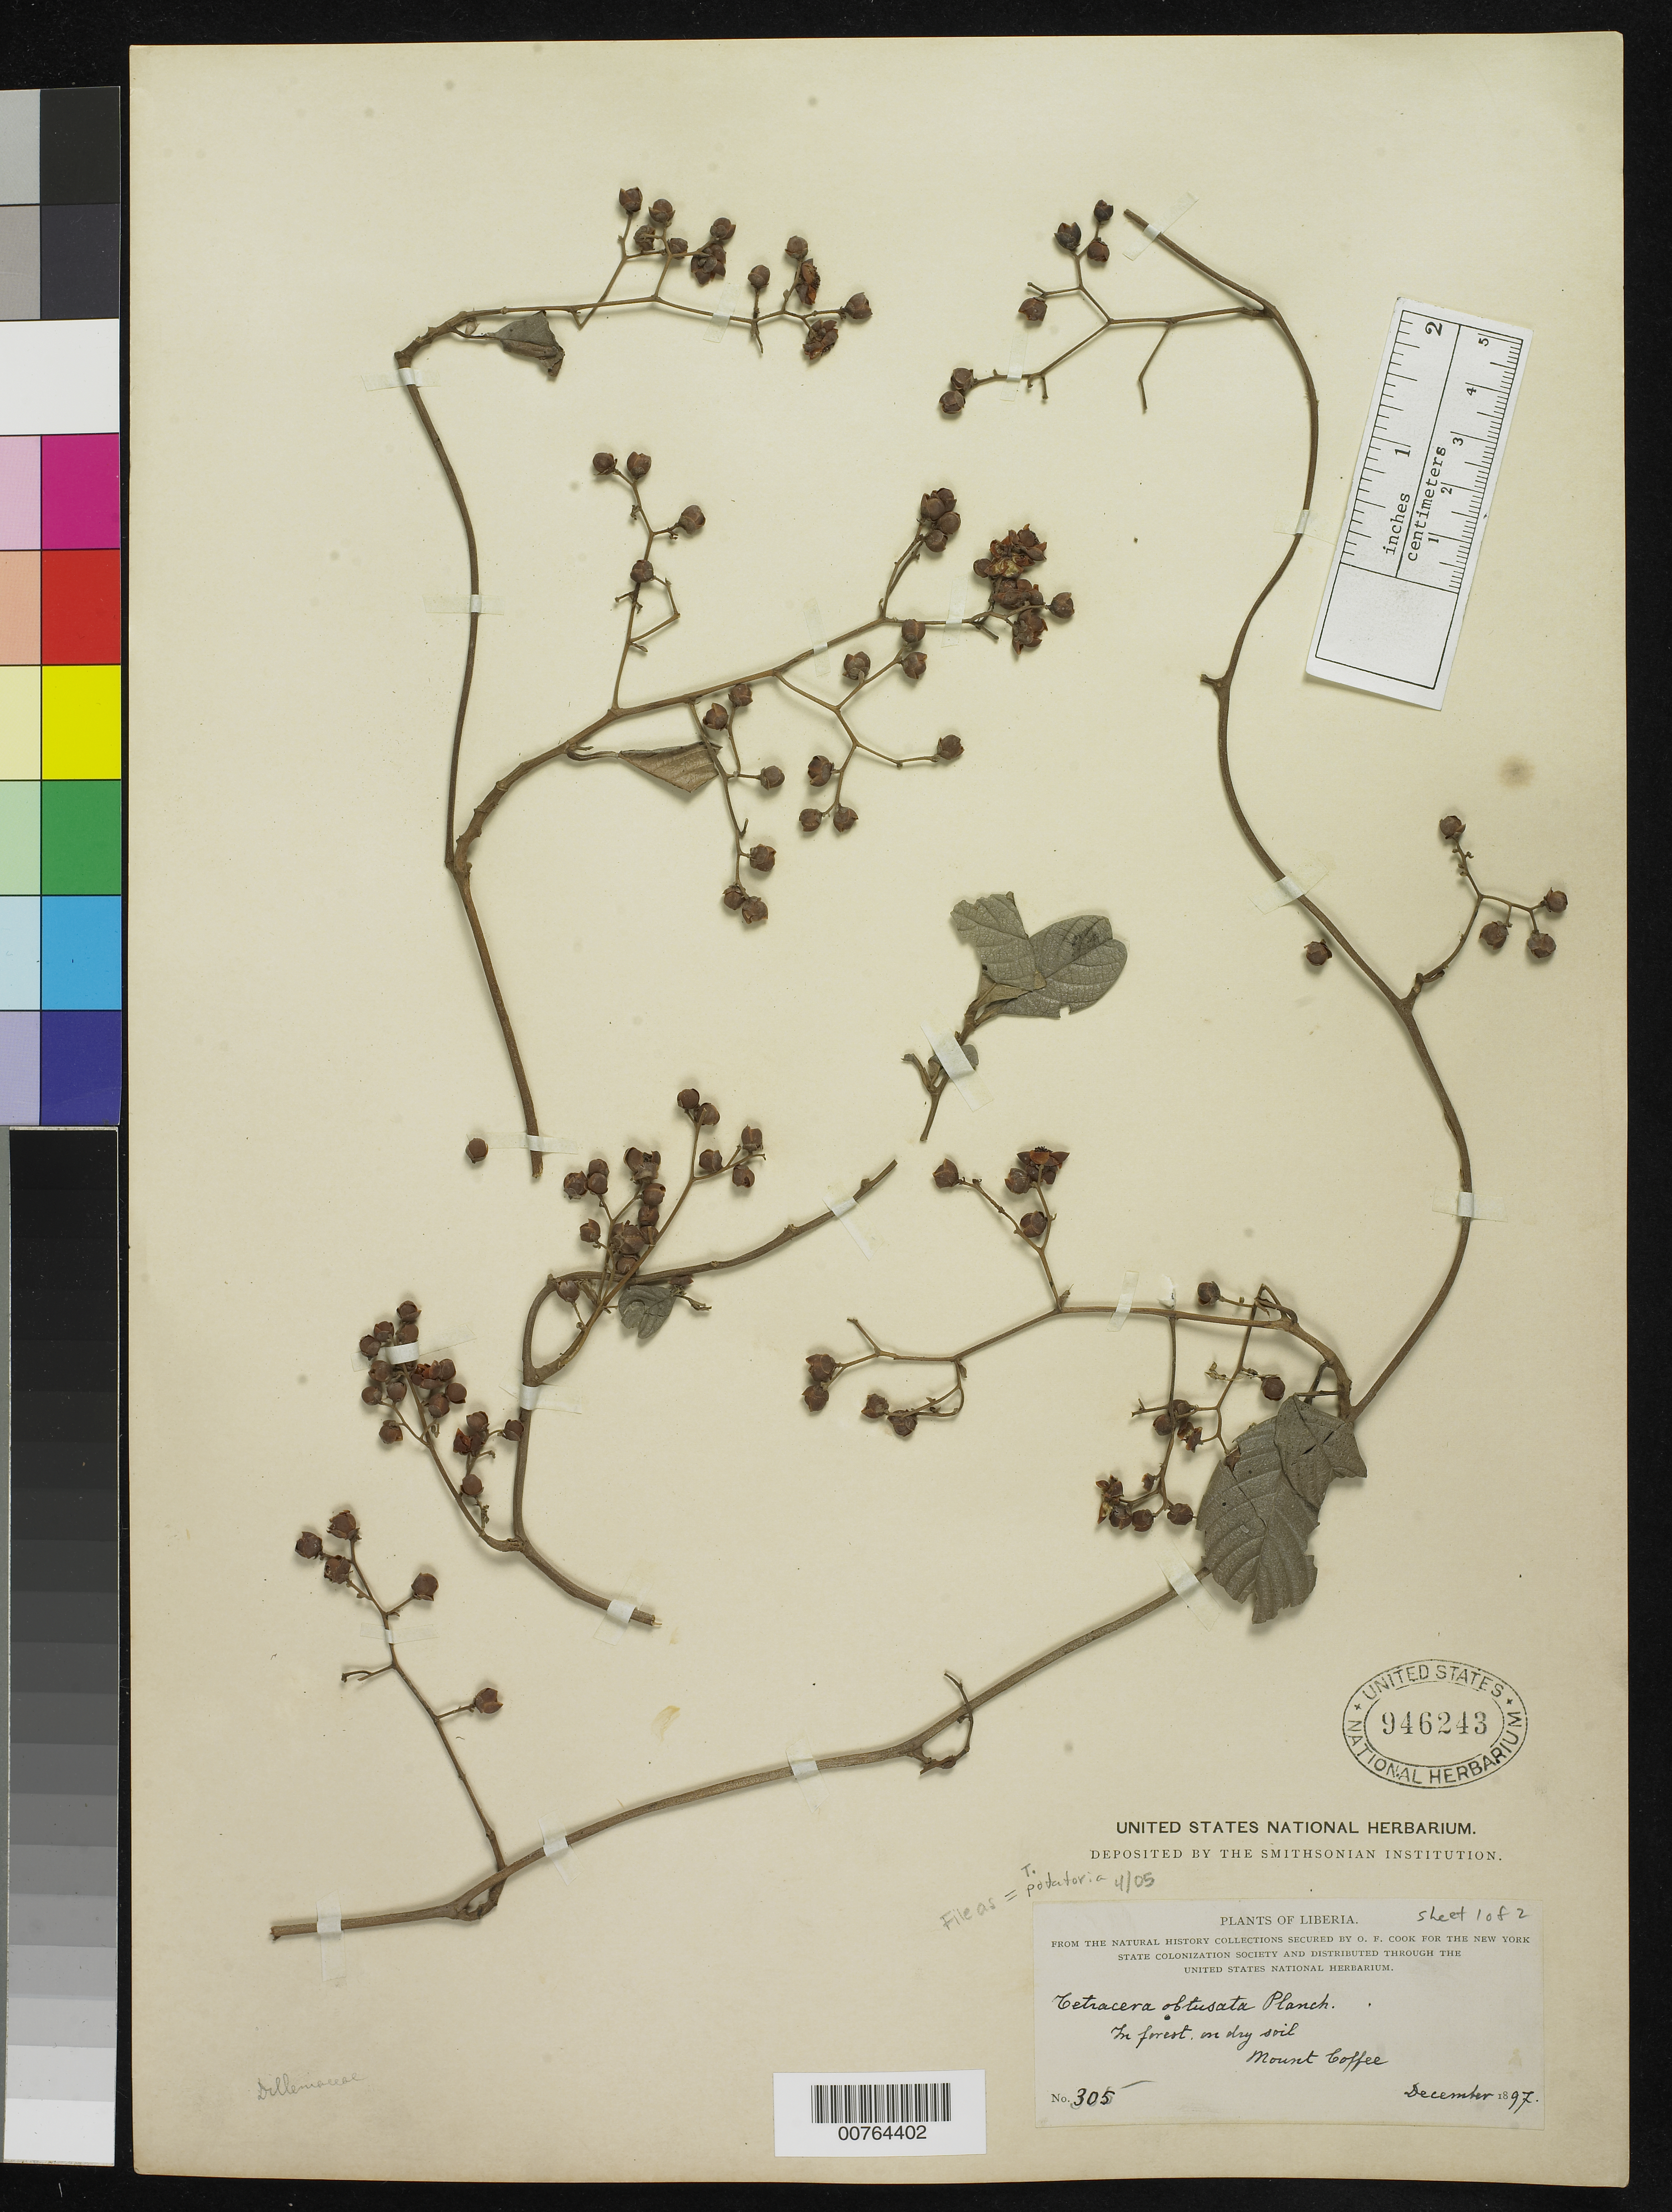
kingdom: Plantae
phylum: Tracheophyta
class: Magnoliopsida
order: Dilleniales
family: Dilleniaceae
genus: Tetracera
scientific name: Tetracera potatoria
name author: Afzel. ex G. Don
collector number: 305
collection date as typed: Dec 1897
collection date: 1897-12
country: Liberia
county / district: Mount Coffee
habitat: Forest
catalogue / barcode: US 946243